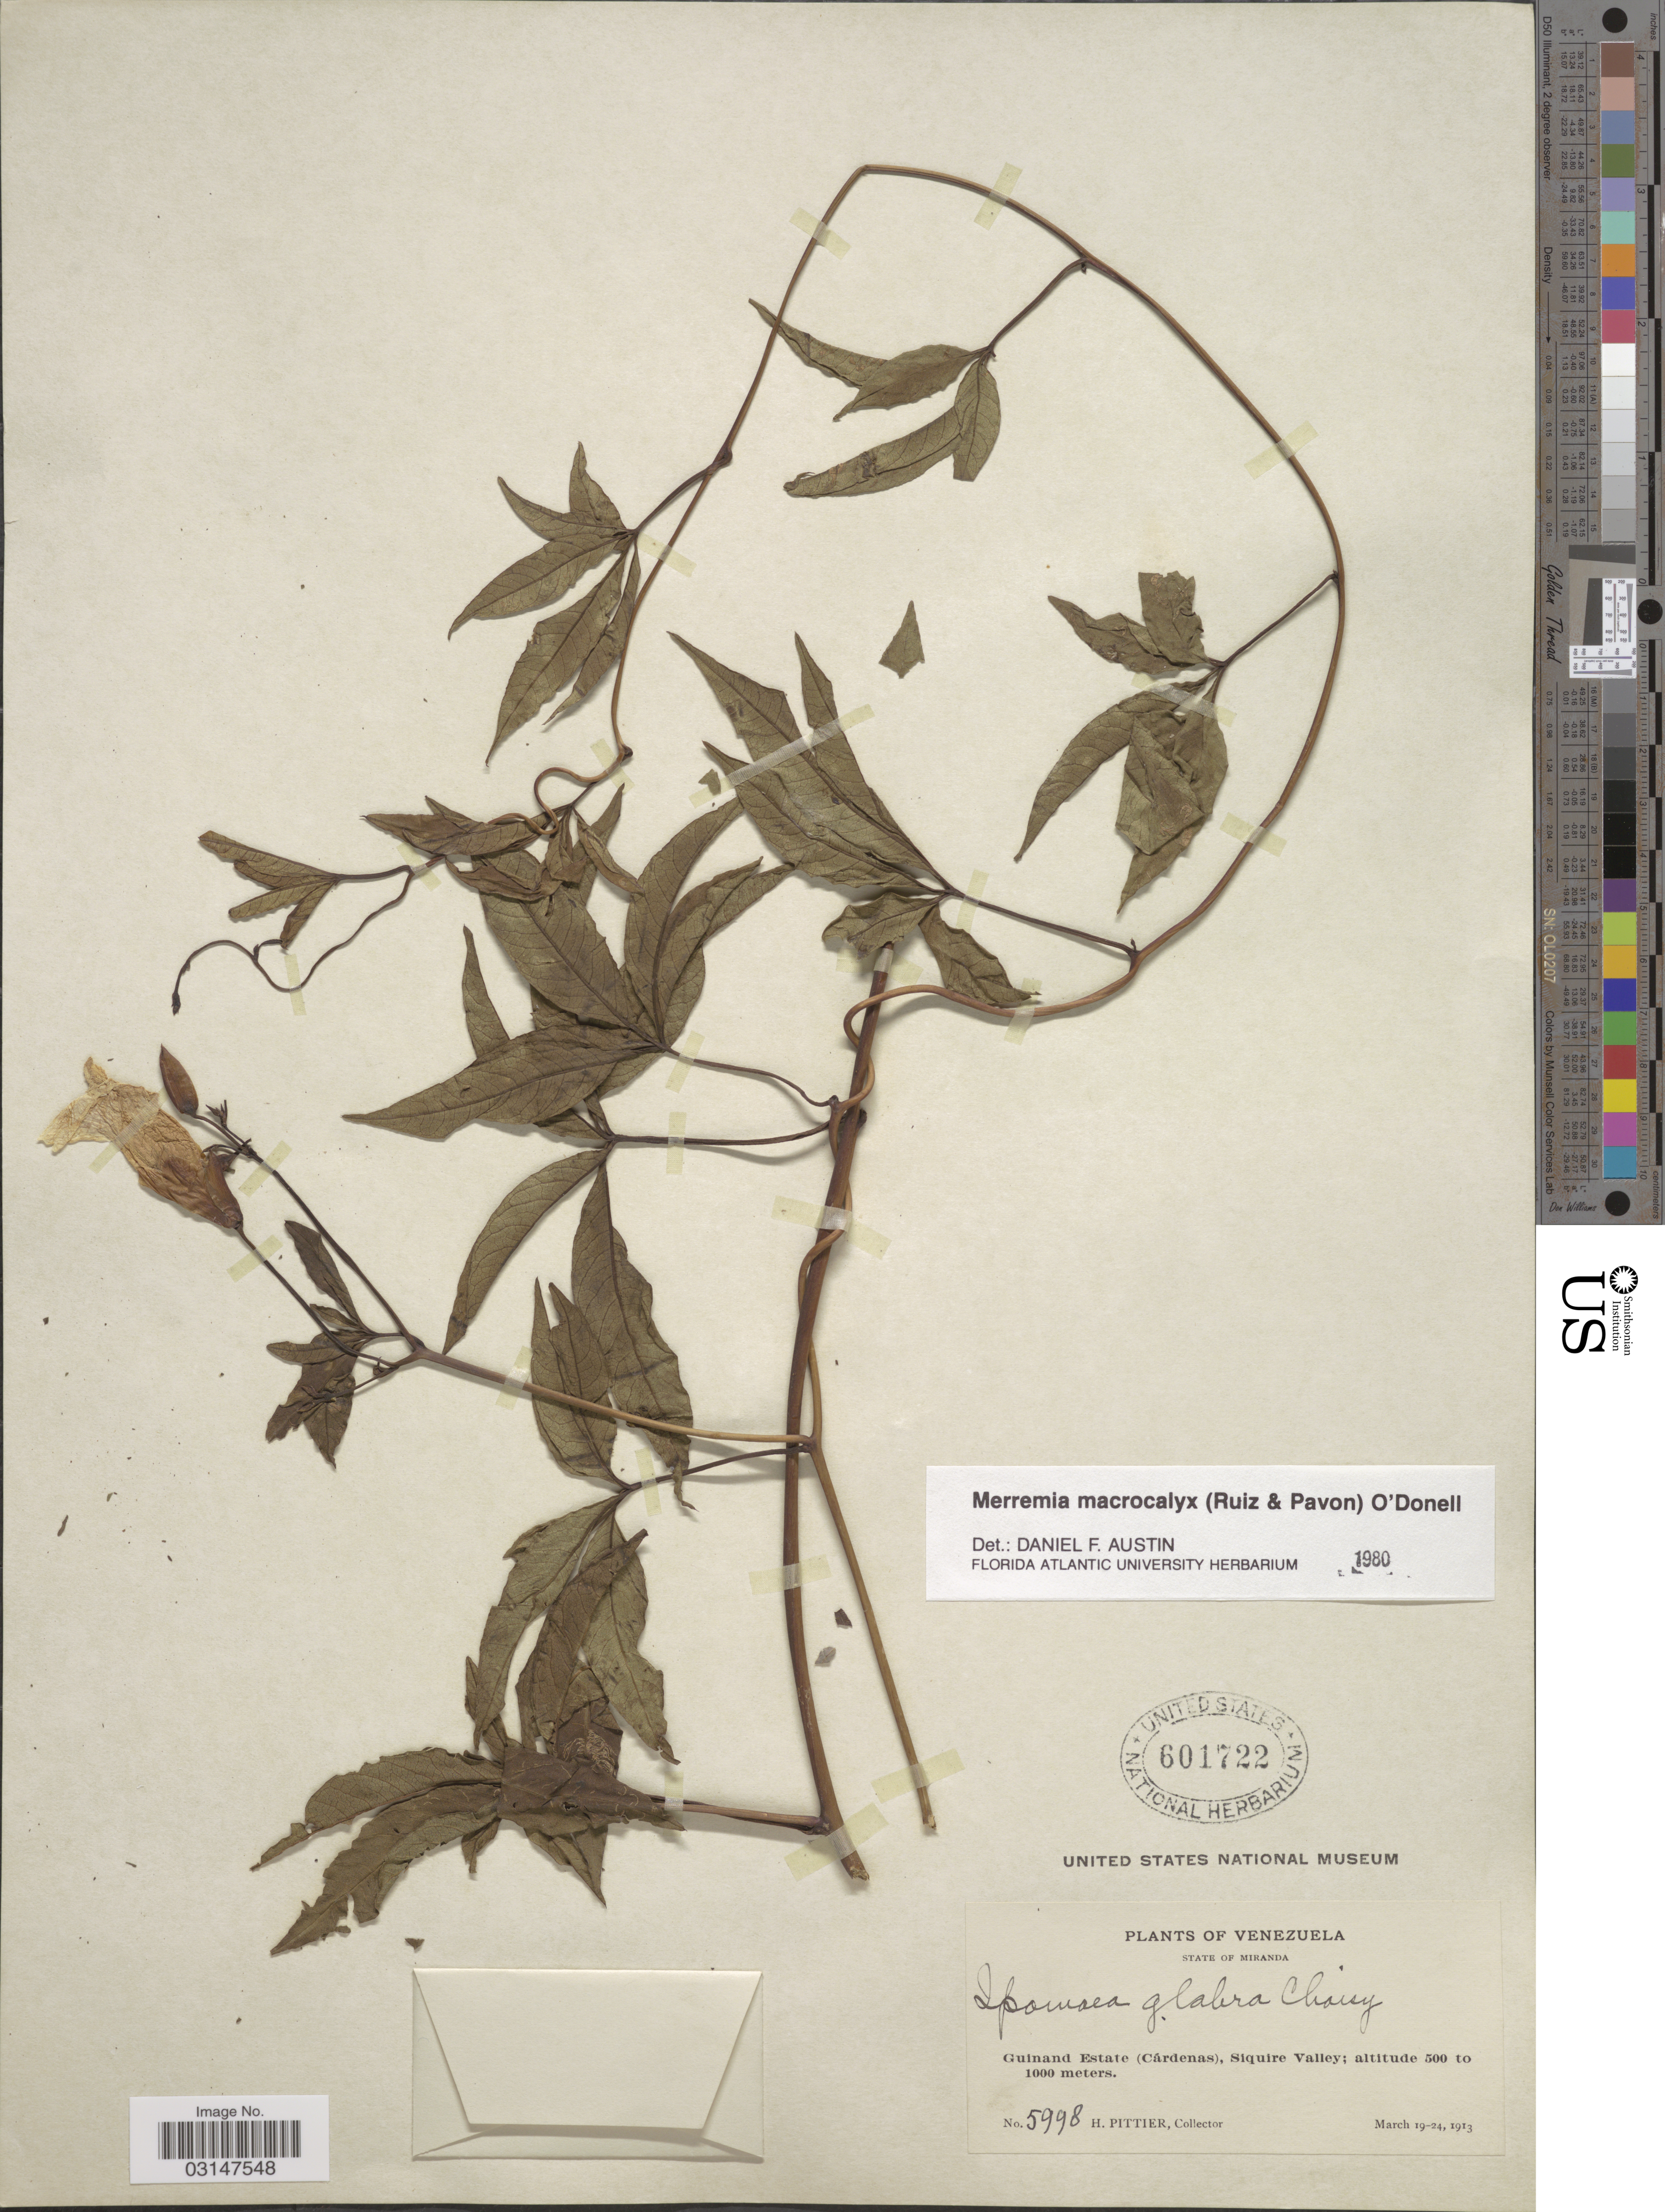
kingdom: Plantae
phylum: Tracheophyta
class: Magnoliopsida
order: Solanales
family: Convolvulaceae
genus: Distimake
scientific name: Distimake macrocalyx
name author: (Ruiz & Pav.) A. R. Simões & Staples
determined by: Strong, Mark T., (BOT), Smithsonian Institution - National Museum of Natural History (UNITED STATES)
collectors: H. F. Pittier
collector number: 5998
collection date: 1913-03-19/1913-03-24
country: Venezuela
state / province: Miranda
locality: Guinand Estate (Cárdenas), Siquire Valley.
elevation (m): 500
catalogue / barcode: US 601722